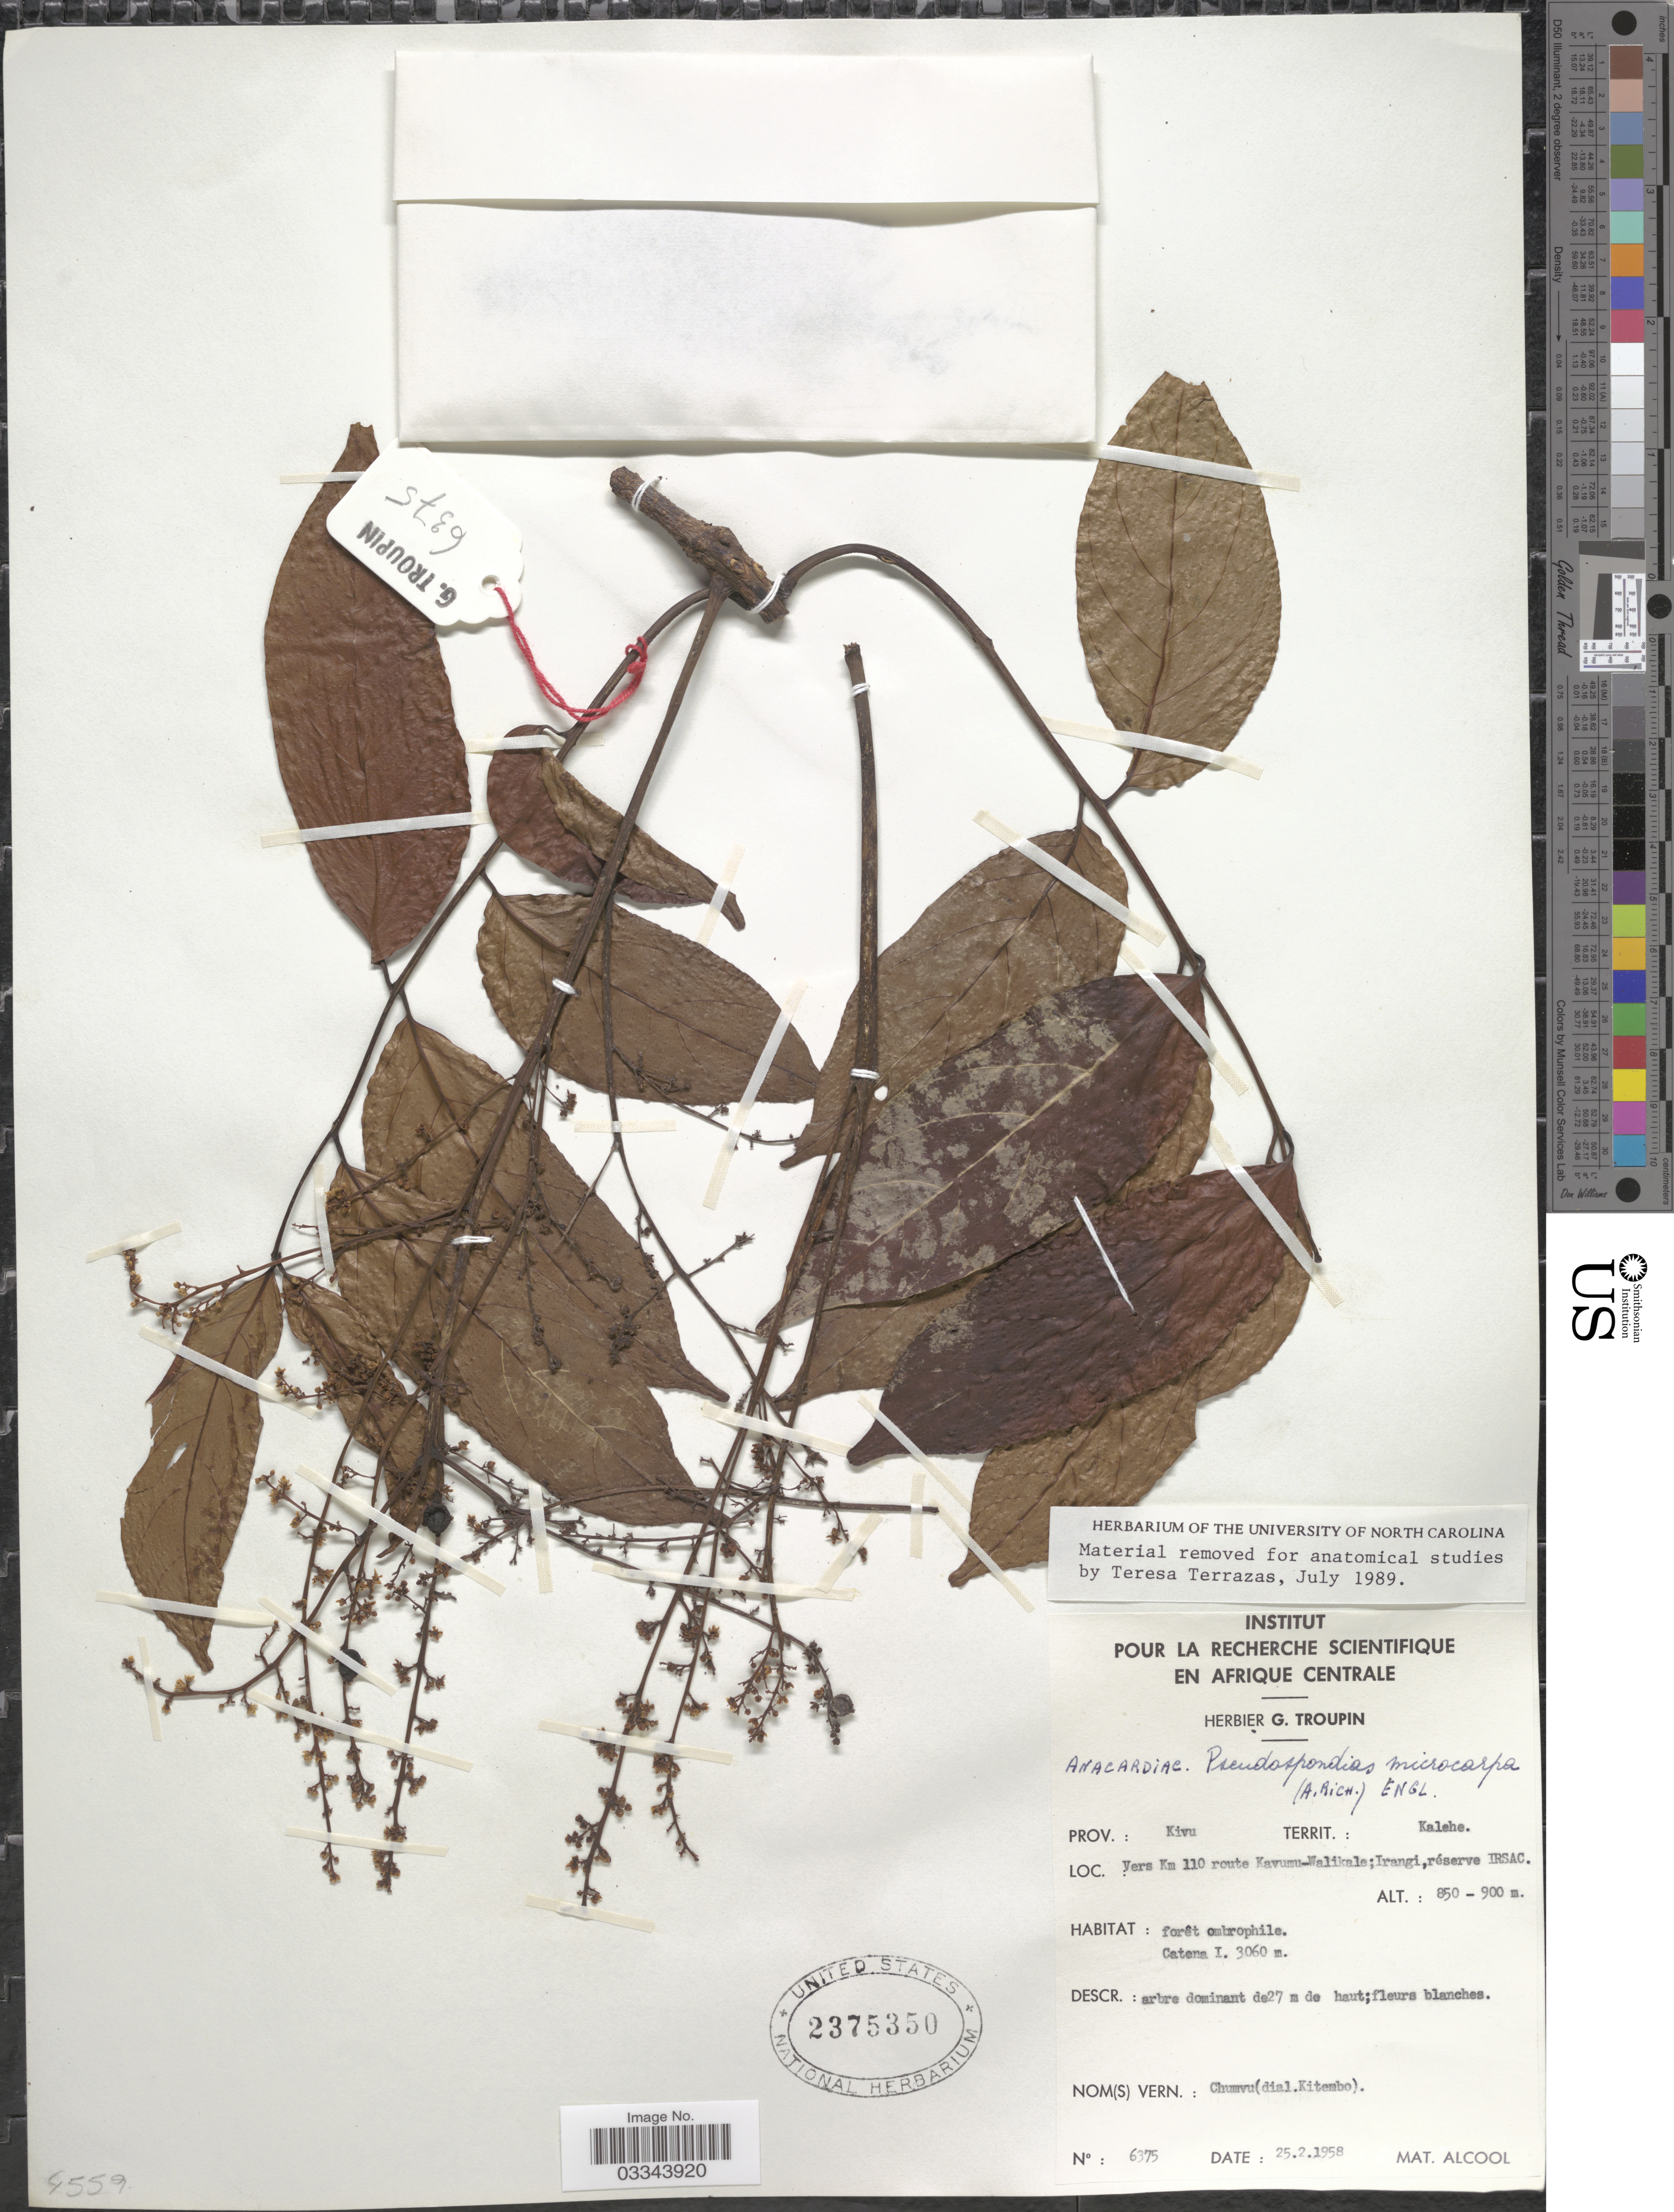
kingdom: Plantae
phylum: Tracheophyta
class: Magnoliopsida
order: Sapindales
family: Anacardiaceae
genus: Pseudospondias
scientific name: Pseudospondias microcarpa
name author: (A. Rich.) Engl.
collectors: ex herb. G. Troupin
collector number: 6375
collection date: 1958-02-25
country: Rwanda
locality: Prov.: Kivu, Territ.: Kalehe. Vers Km 110 route Kavumu-Walikale; Irangi, réserve IRSAC, Catena I. 3060 m.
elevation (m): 850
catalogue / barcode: US 2375350